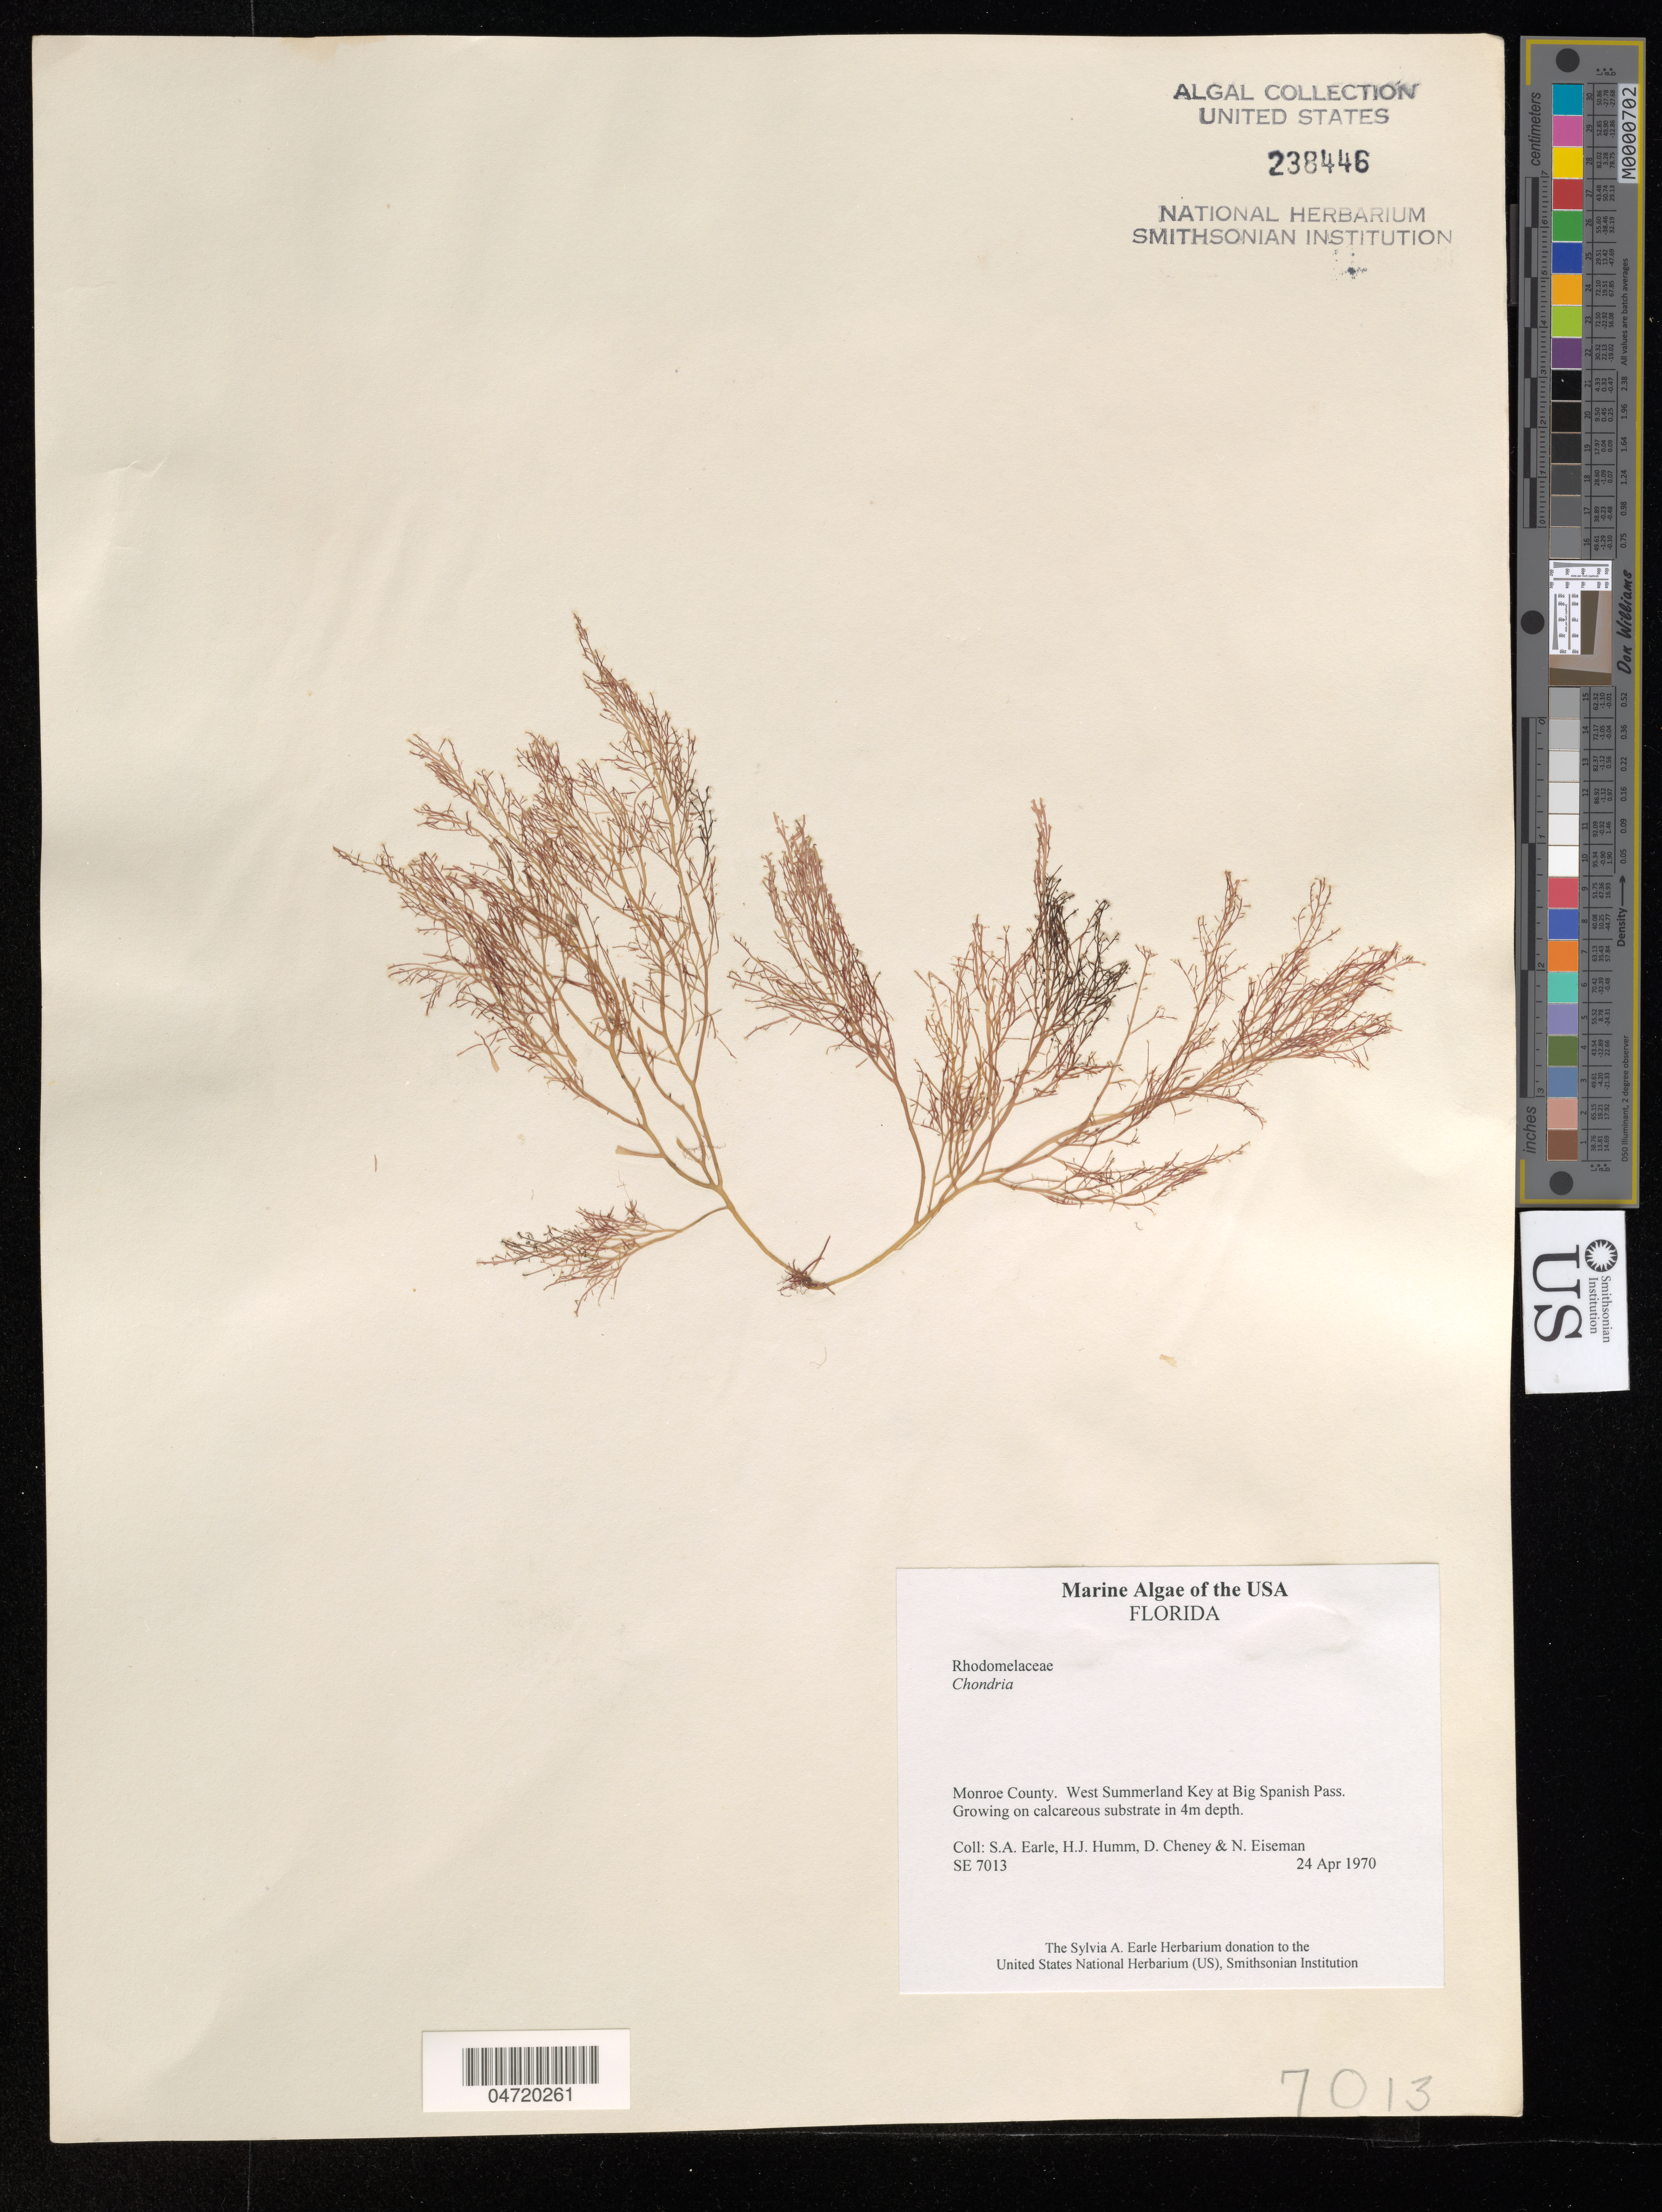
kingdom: Plantae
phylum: Rhodophyta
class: Florideophyceae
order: Ceramiales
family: Rhodomelaceae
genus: Chondria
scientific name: Chondria sp.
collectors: S. A. Earle, H. J. Humm, D. Cheney & N. J. Eiseman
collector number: SE7013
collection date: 1970-04-24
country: United States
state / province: Florida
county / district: Monroe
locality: Monroe County. West Summerland Key at Big Spanish Pass.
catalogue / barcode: US 238446